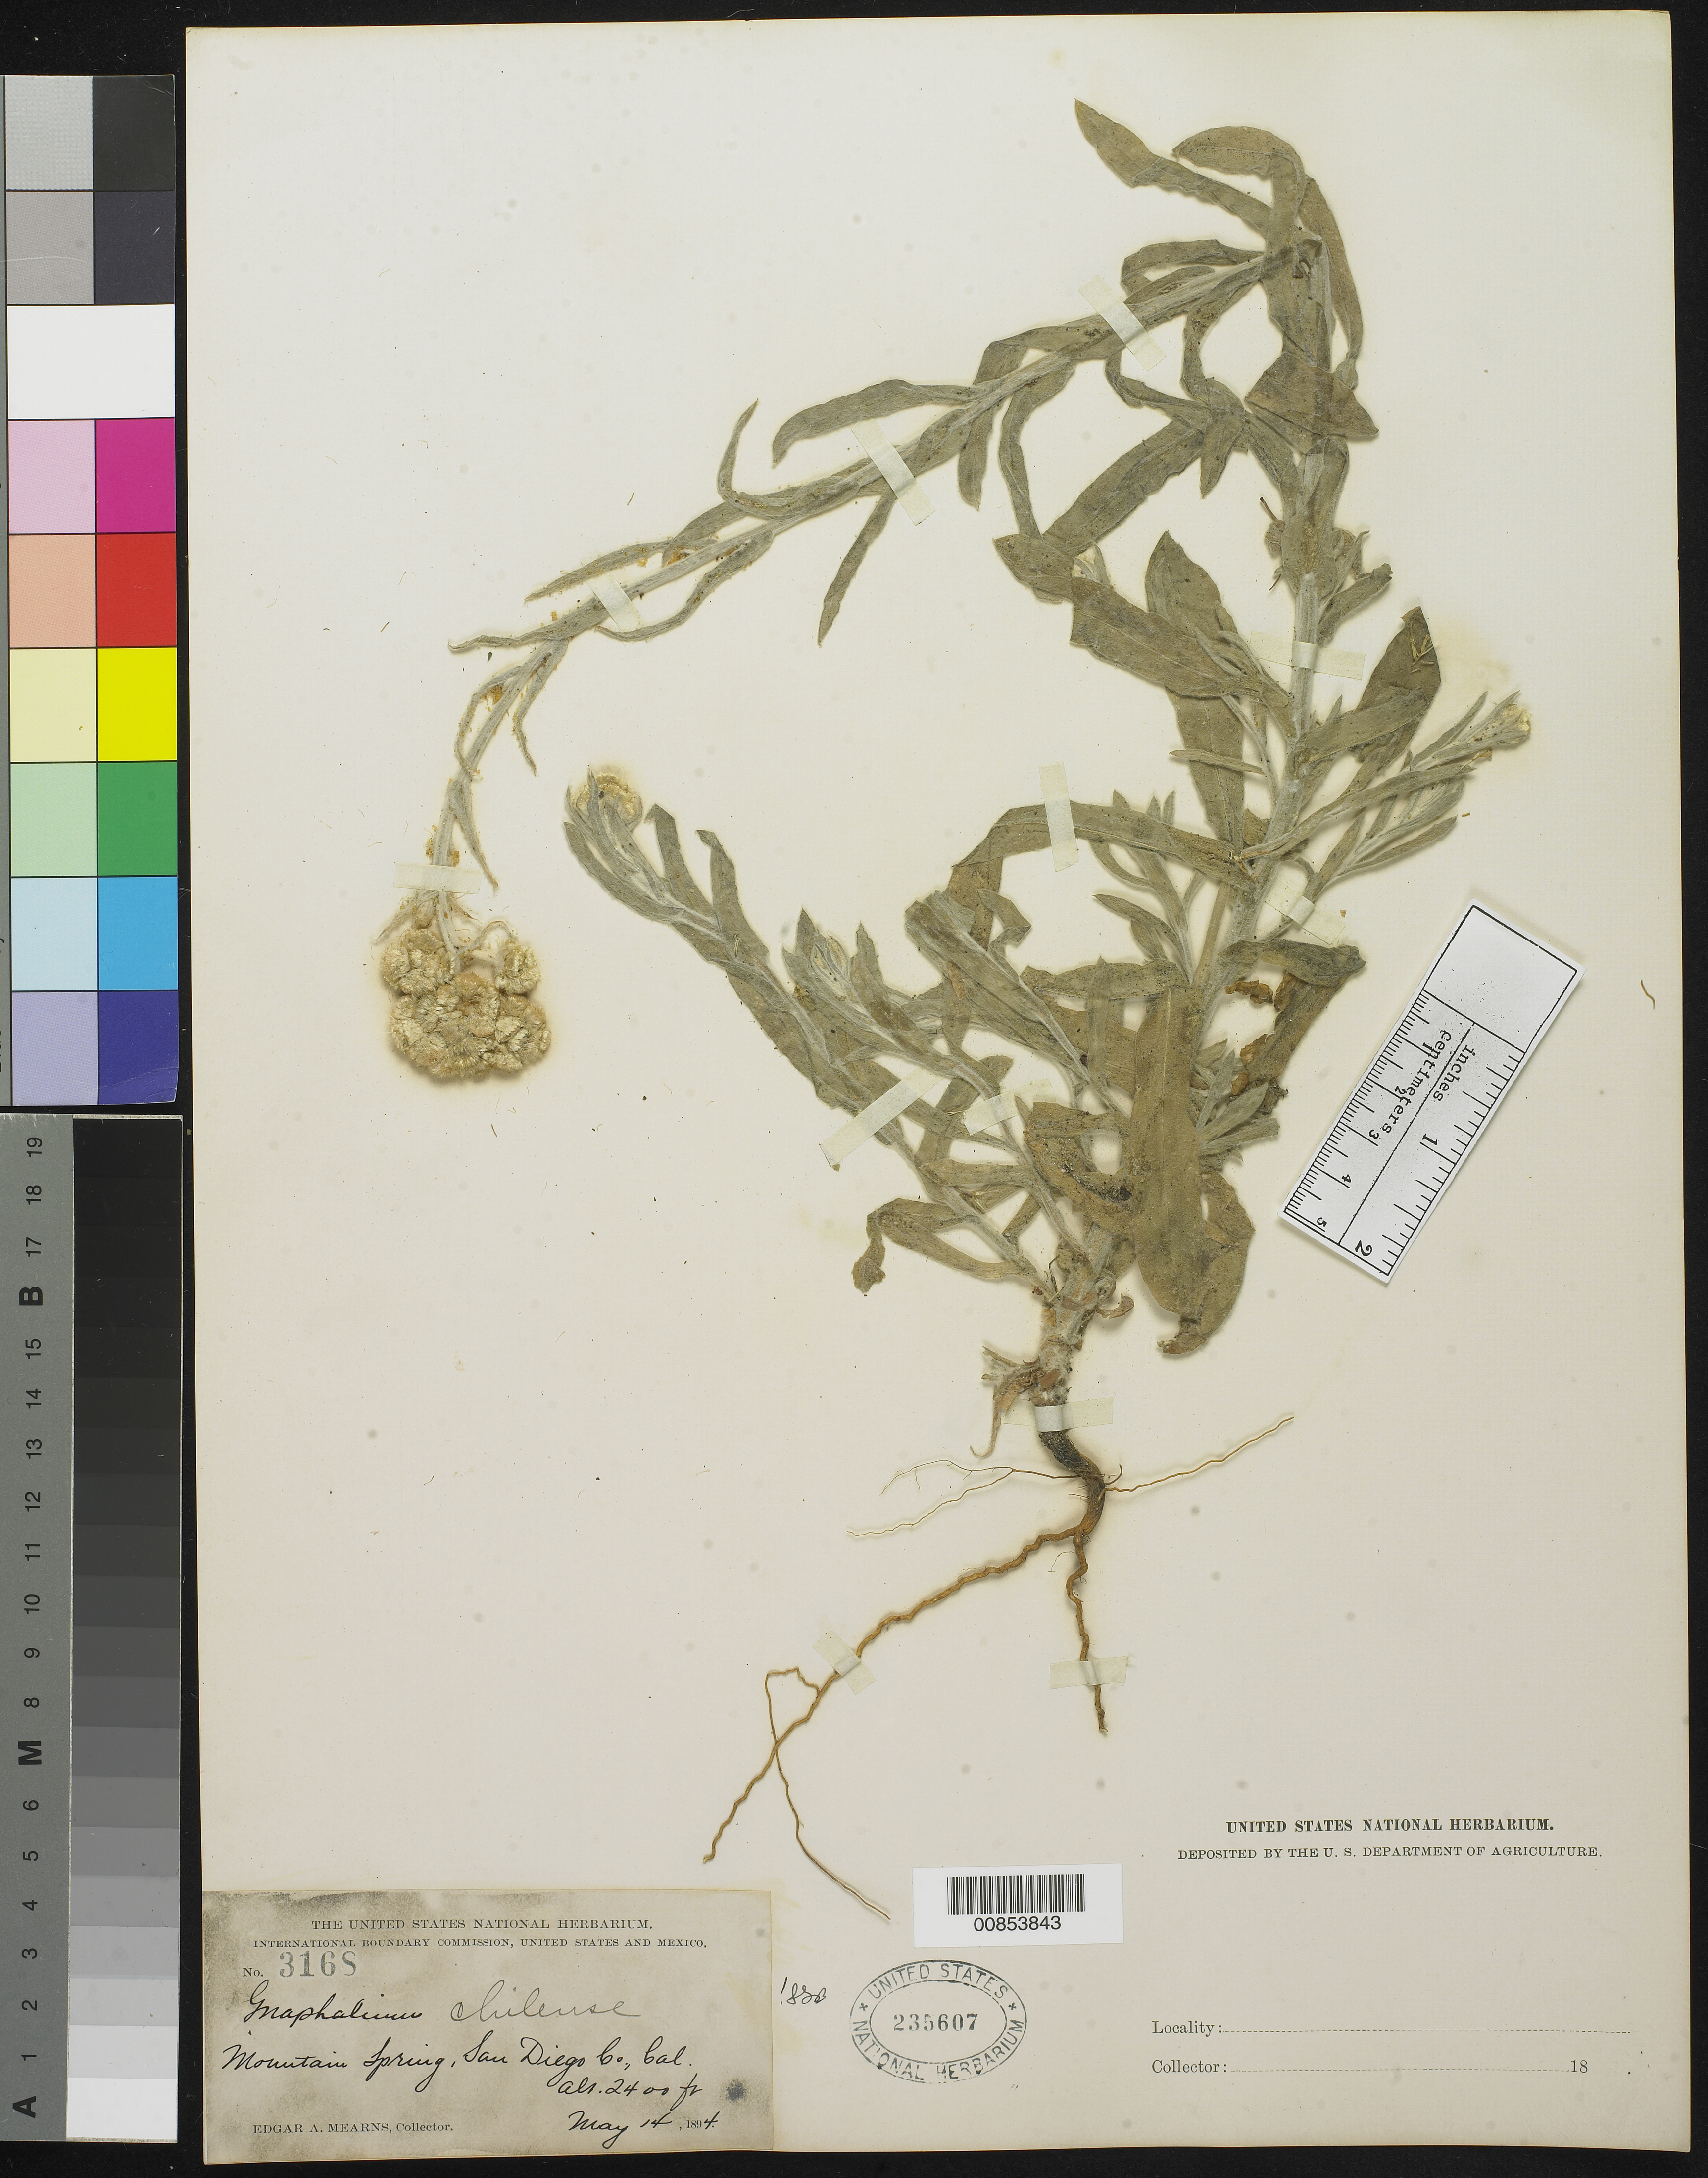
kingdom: Plantae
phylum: Tracheophyta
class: Magnoliopsida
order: Asterales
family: Asteraceae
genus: Gnaphalium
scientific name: Gnaphalium chilense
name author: Spreng.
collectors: E. A. Mearns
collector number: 3168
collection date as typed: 14 May 1894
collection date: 1894-05-14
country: United States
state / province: California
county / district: San Diego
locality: Mountain Spring, San Diego County, California.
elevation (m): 732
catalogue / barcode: US 235607